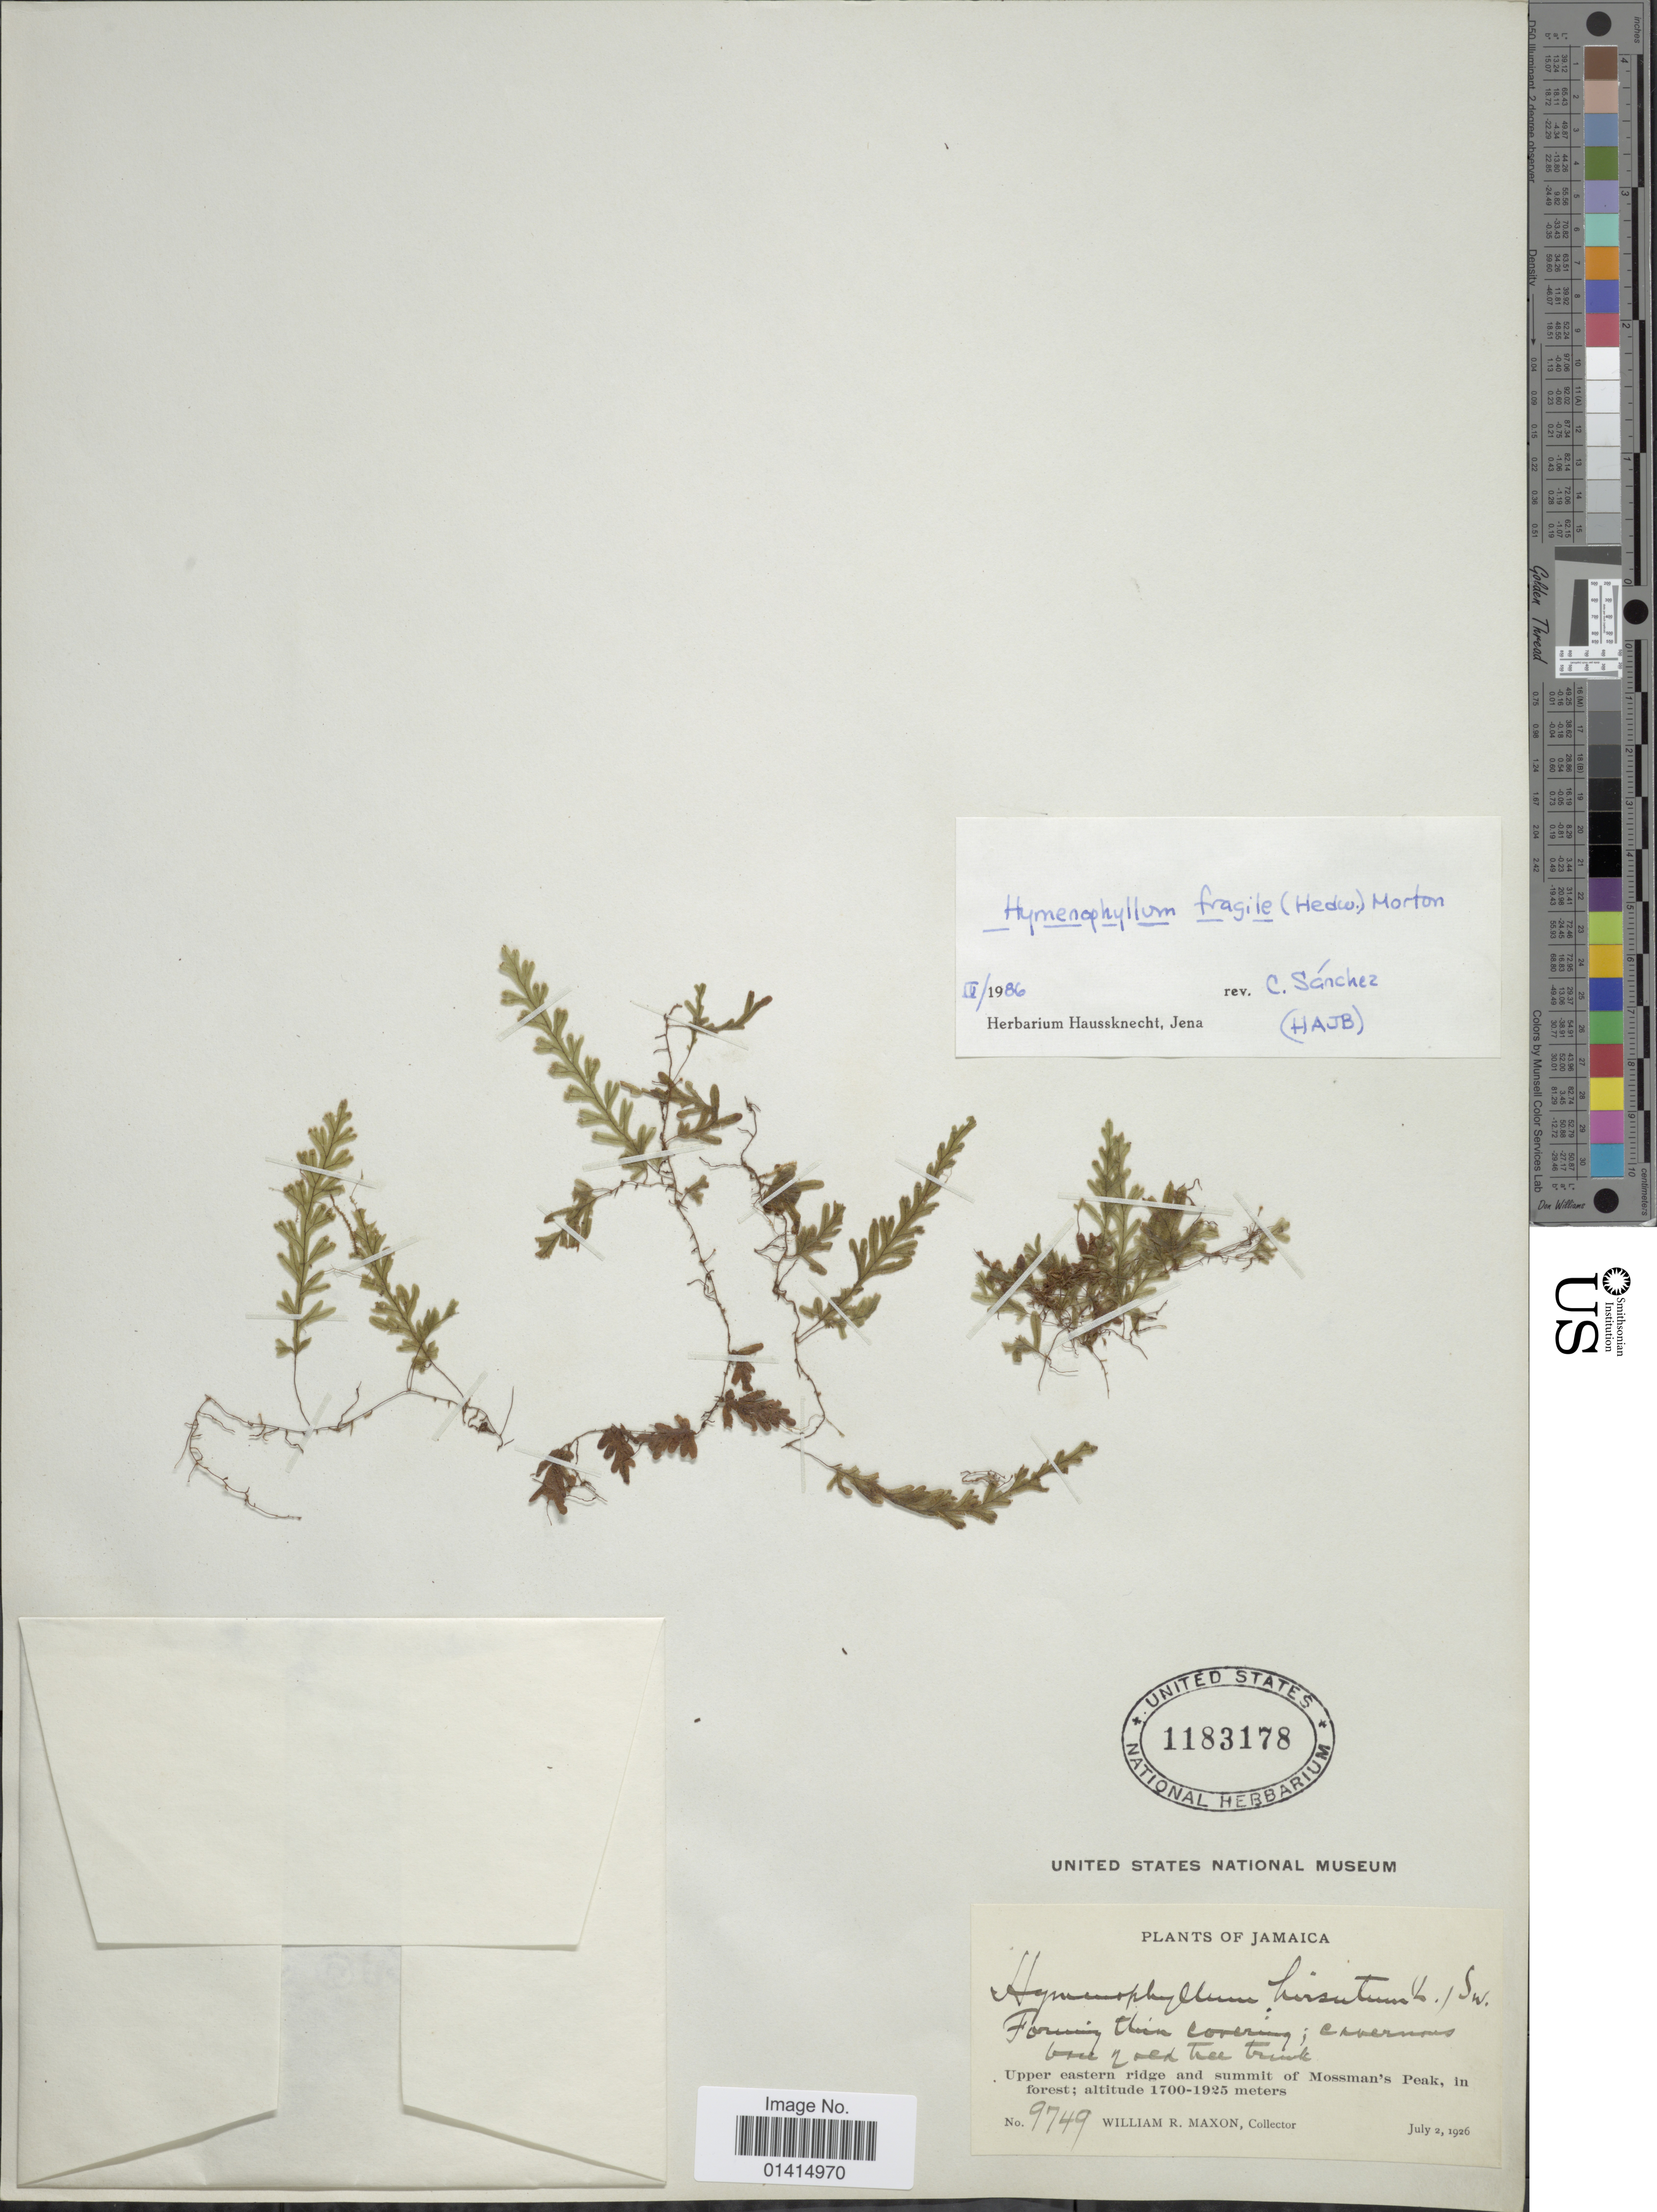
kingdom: Plantae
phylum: Tracheophyta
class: Polypodiopsida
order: Hymenophyllales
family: Hymenophyllaceae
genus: Hymenophyllum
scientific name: Hymenophyllum fragile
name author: (Hedw.) C.V. Morton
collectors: W. R. Maxon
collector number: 9749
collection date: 1926-07-02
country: Jamaica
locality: Upper Eastern ridge and summit of Mossman's Peak, in forest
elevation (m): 1700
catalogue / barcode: US 1183178